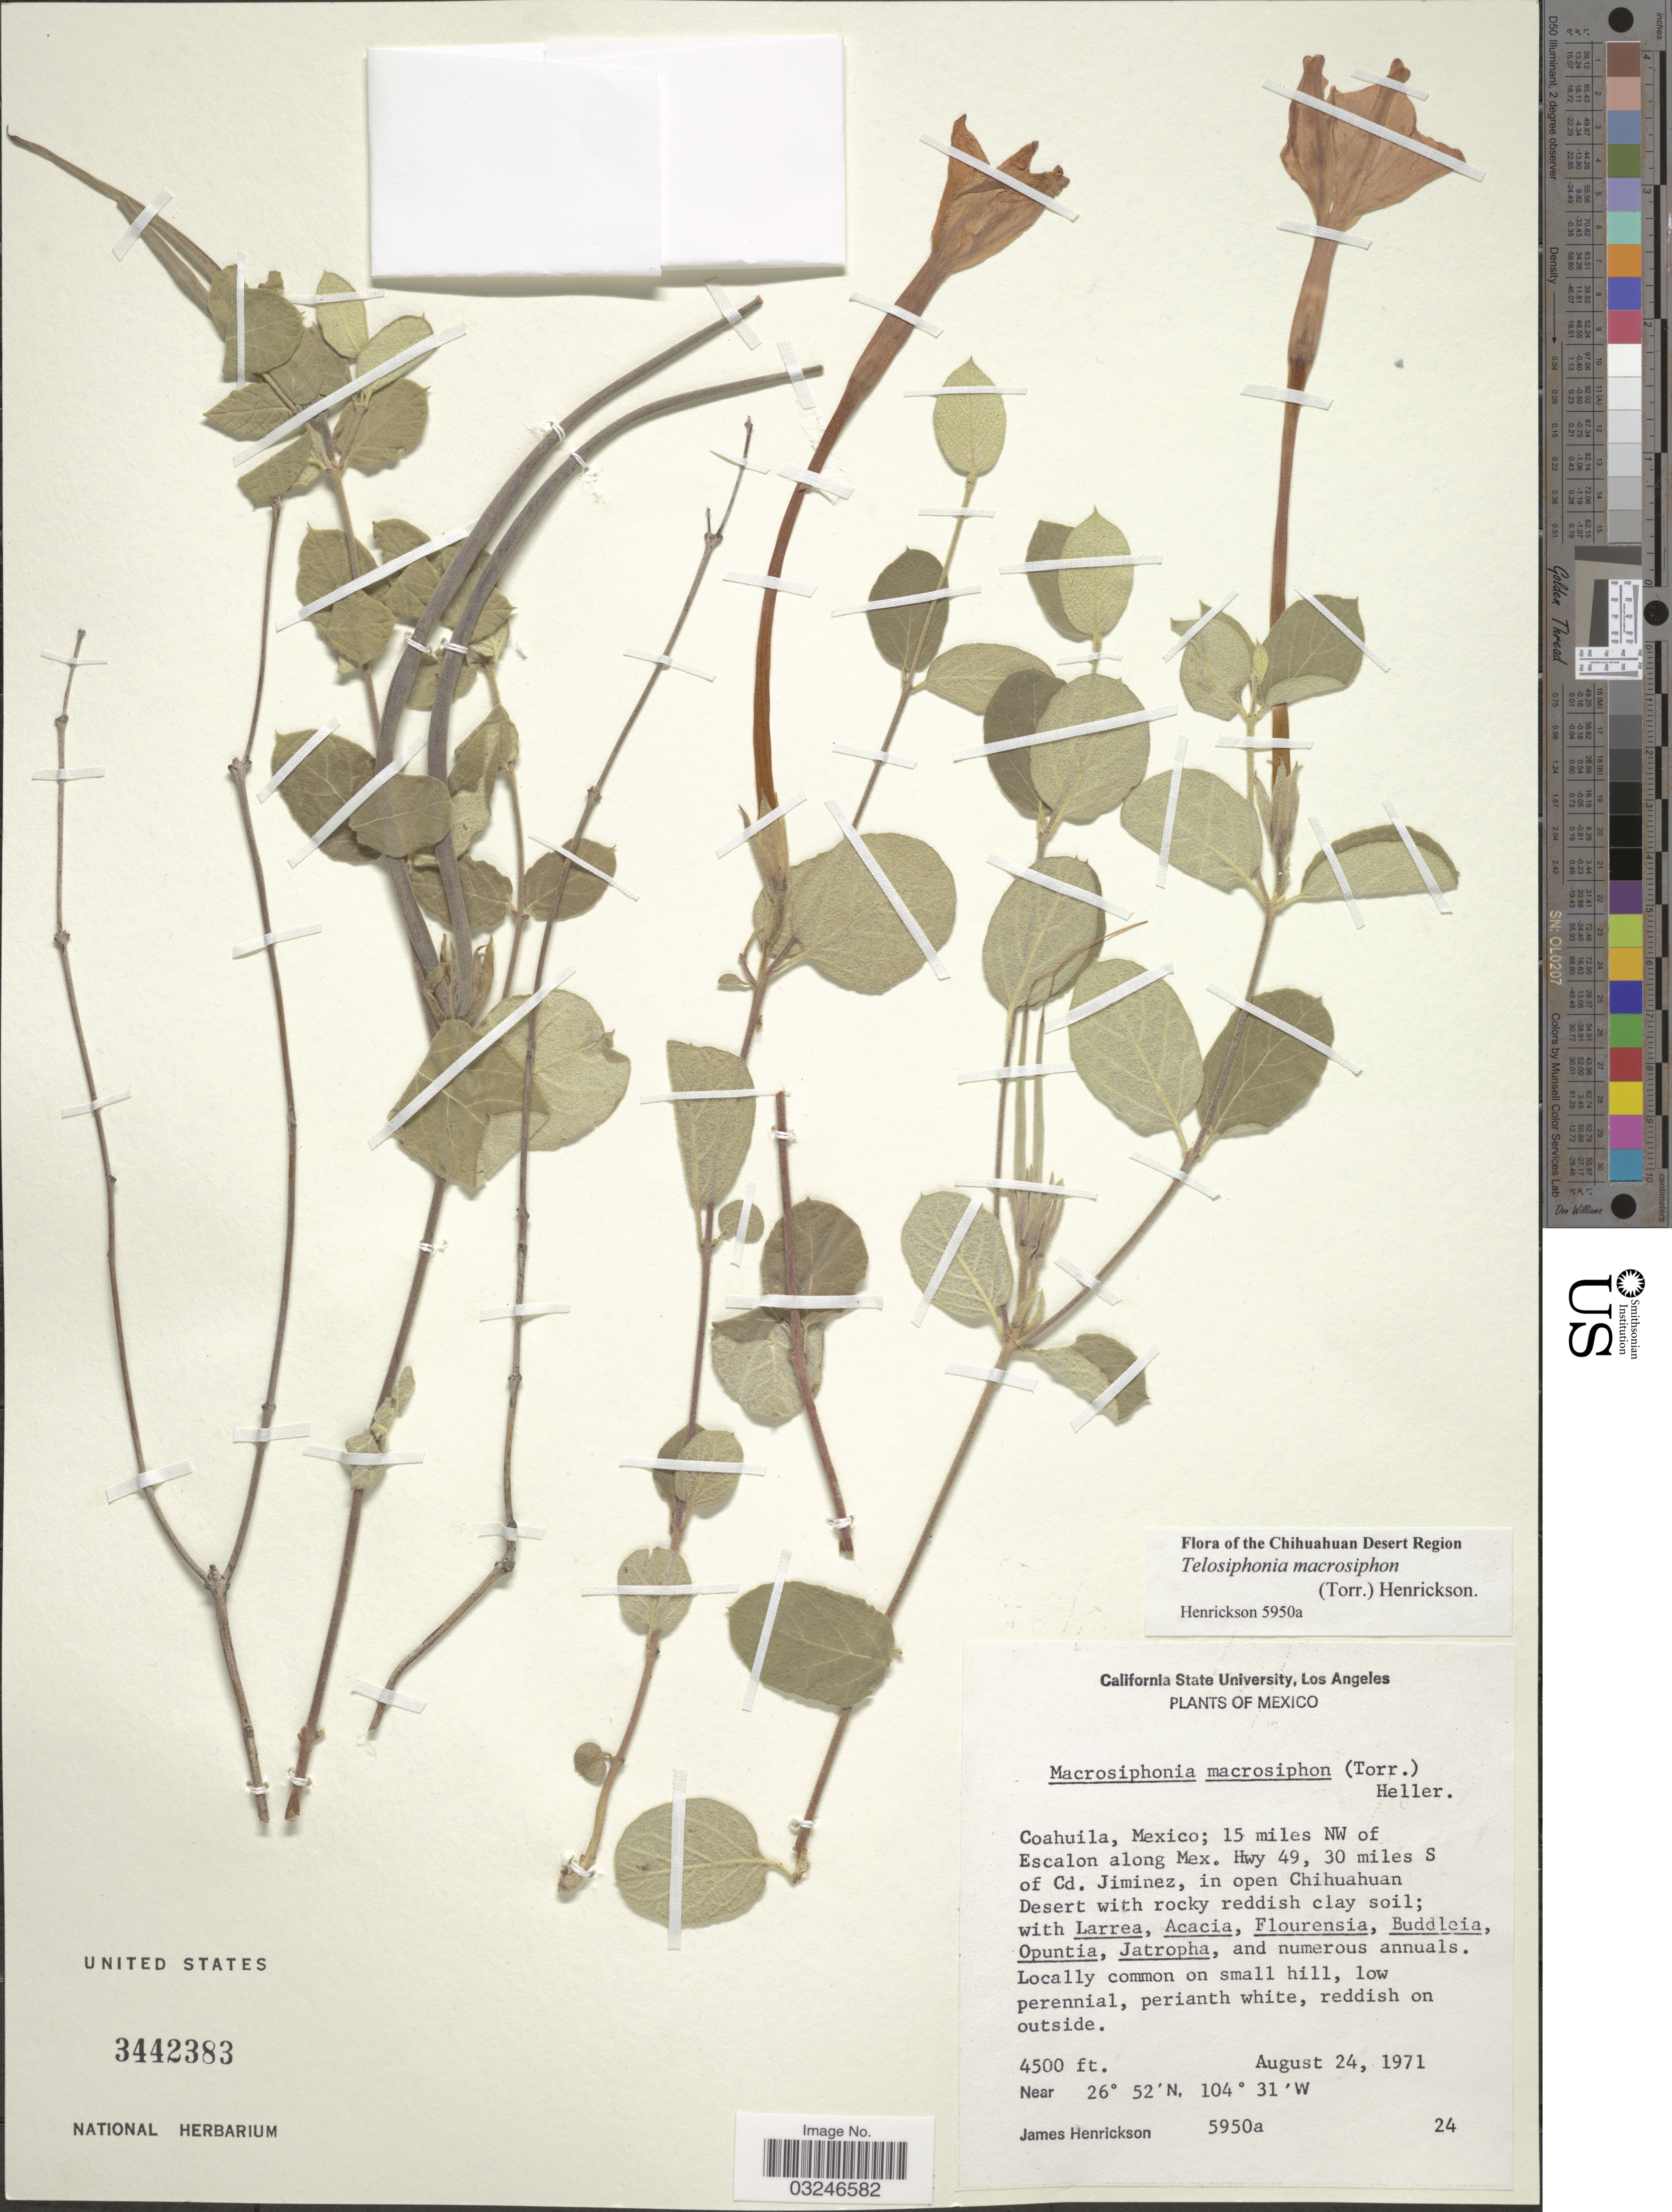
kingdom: Plantae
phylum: Tracheophyta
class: Magnoliopsida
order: Gentianales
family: Apocynaceae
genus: Macrosiphonia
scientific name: Macrosiphonia lanuginosa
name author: (M. Martens & Galeotti) Hemsl.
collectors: J. Henrickson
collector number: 5950a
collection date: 1971-08-24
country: Mexico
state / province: Coahuila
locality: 15 miles NW of Escalon along Mex. Hwy 49, 30 miles S of Cd. Jiminez, in open Chihuahuan Desert.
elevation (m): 1372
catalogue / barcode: US 3442383